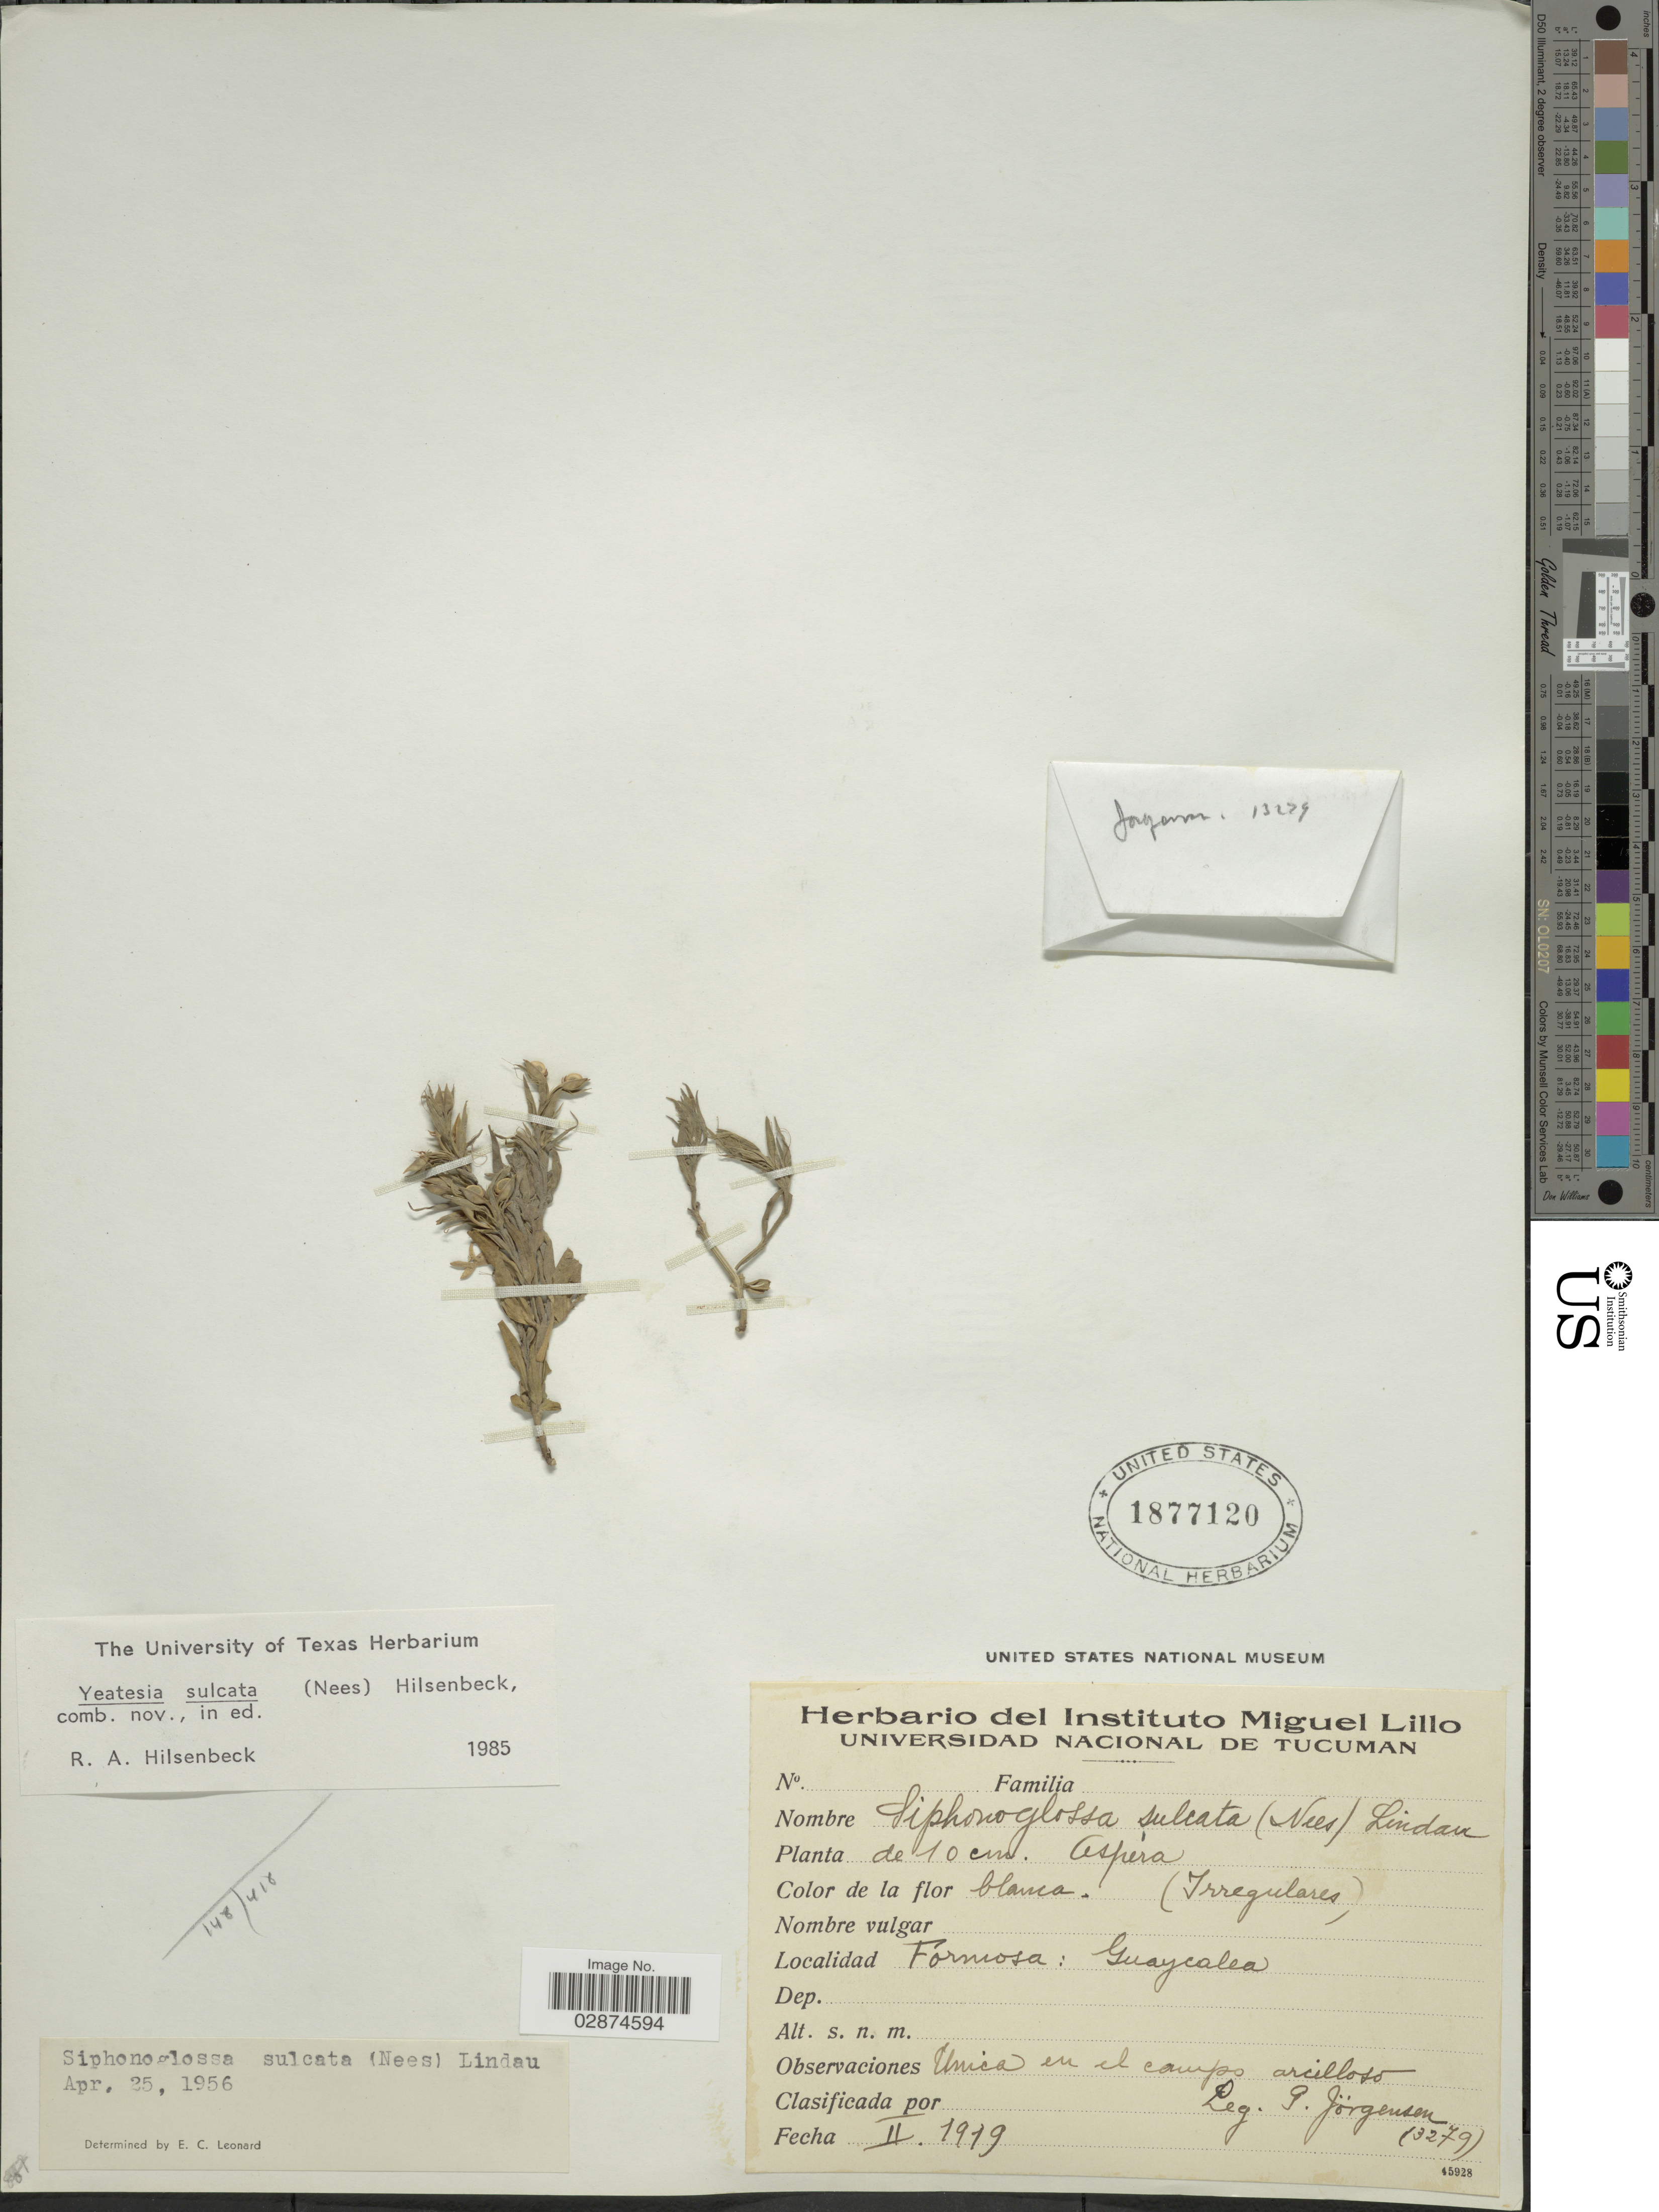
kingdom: Plantae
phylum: Tracheophyta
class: Magnoliopsida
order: Lamiales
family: Acanthaceae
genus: Yeatesia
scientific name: Yeatesia sulcata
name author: (Nees) Hilsenb.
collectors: P. Jörgensen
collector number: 3279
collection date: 1919-02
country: Argentina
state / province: Formosa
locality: Guaycalea.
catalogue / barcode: US 1877120